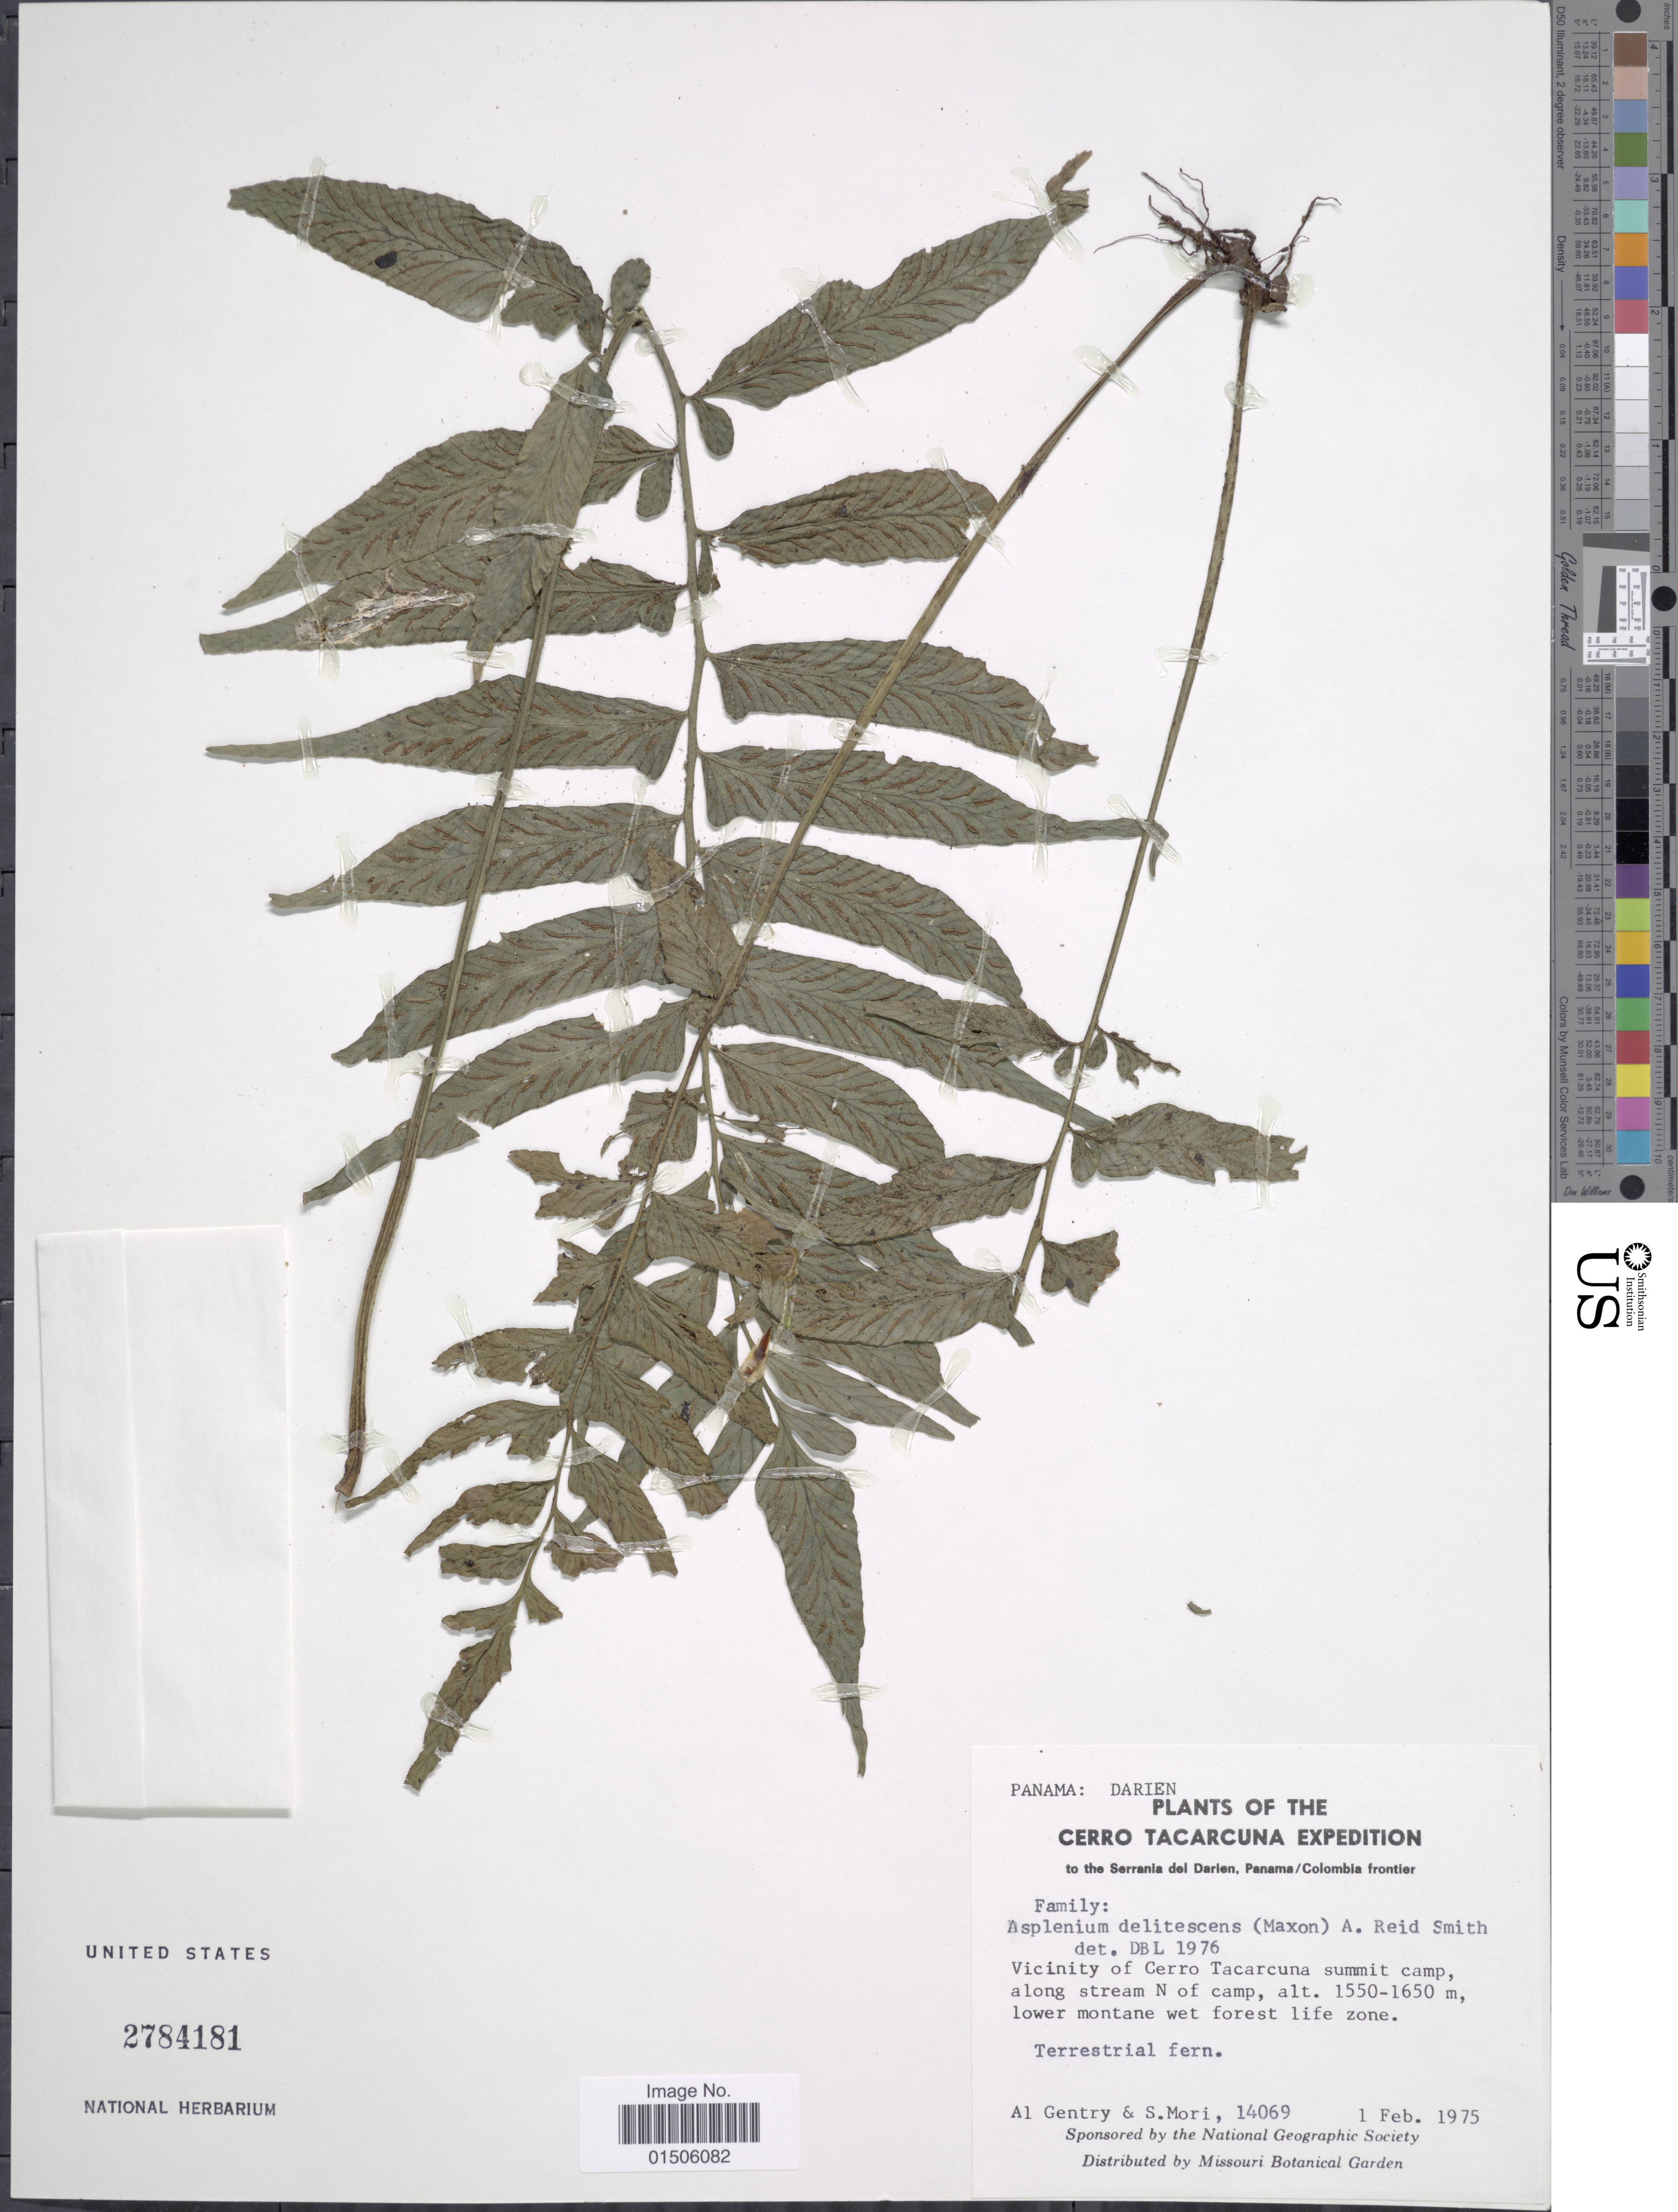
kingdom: Plantae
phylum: Tracheophyta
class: Polypodiopsida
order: Polypodiales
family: Aspleniaceae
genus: Asplenium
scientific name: Asplenium delitescens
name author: (Maxon) L.D. Gómez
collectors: A. H. Gentry & S. Mori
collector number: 14069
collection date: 1975-02-01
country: Panama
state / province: Darién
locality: The Cerro Tacarcuna, Vicinity of Cerro Tacarcuna summit camp, along stream N of camp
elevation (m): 1550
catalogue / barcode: US 2784181